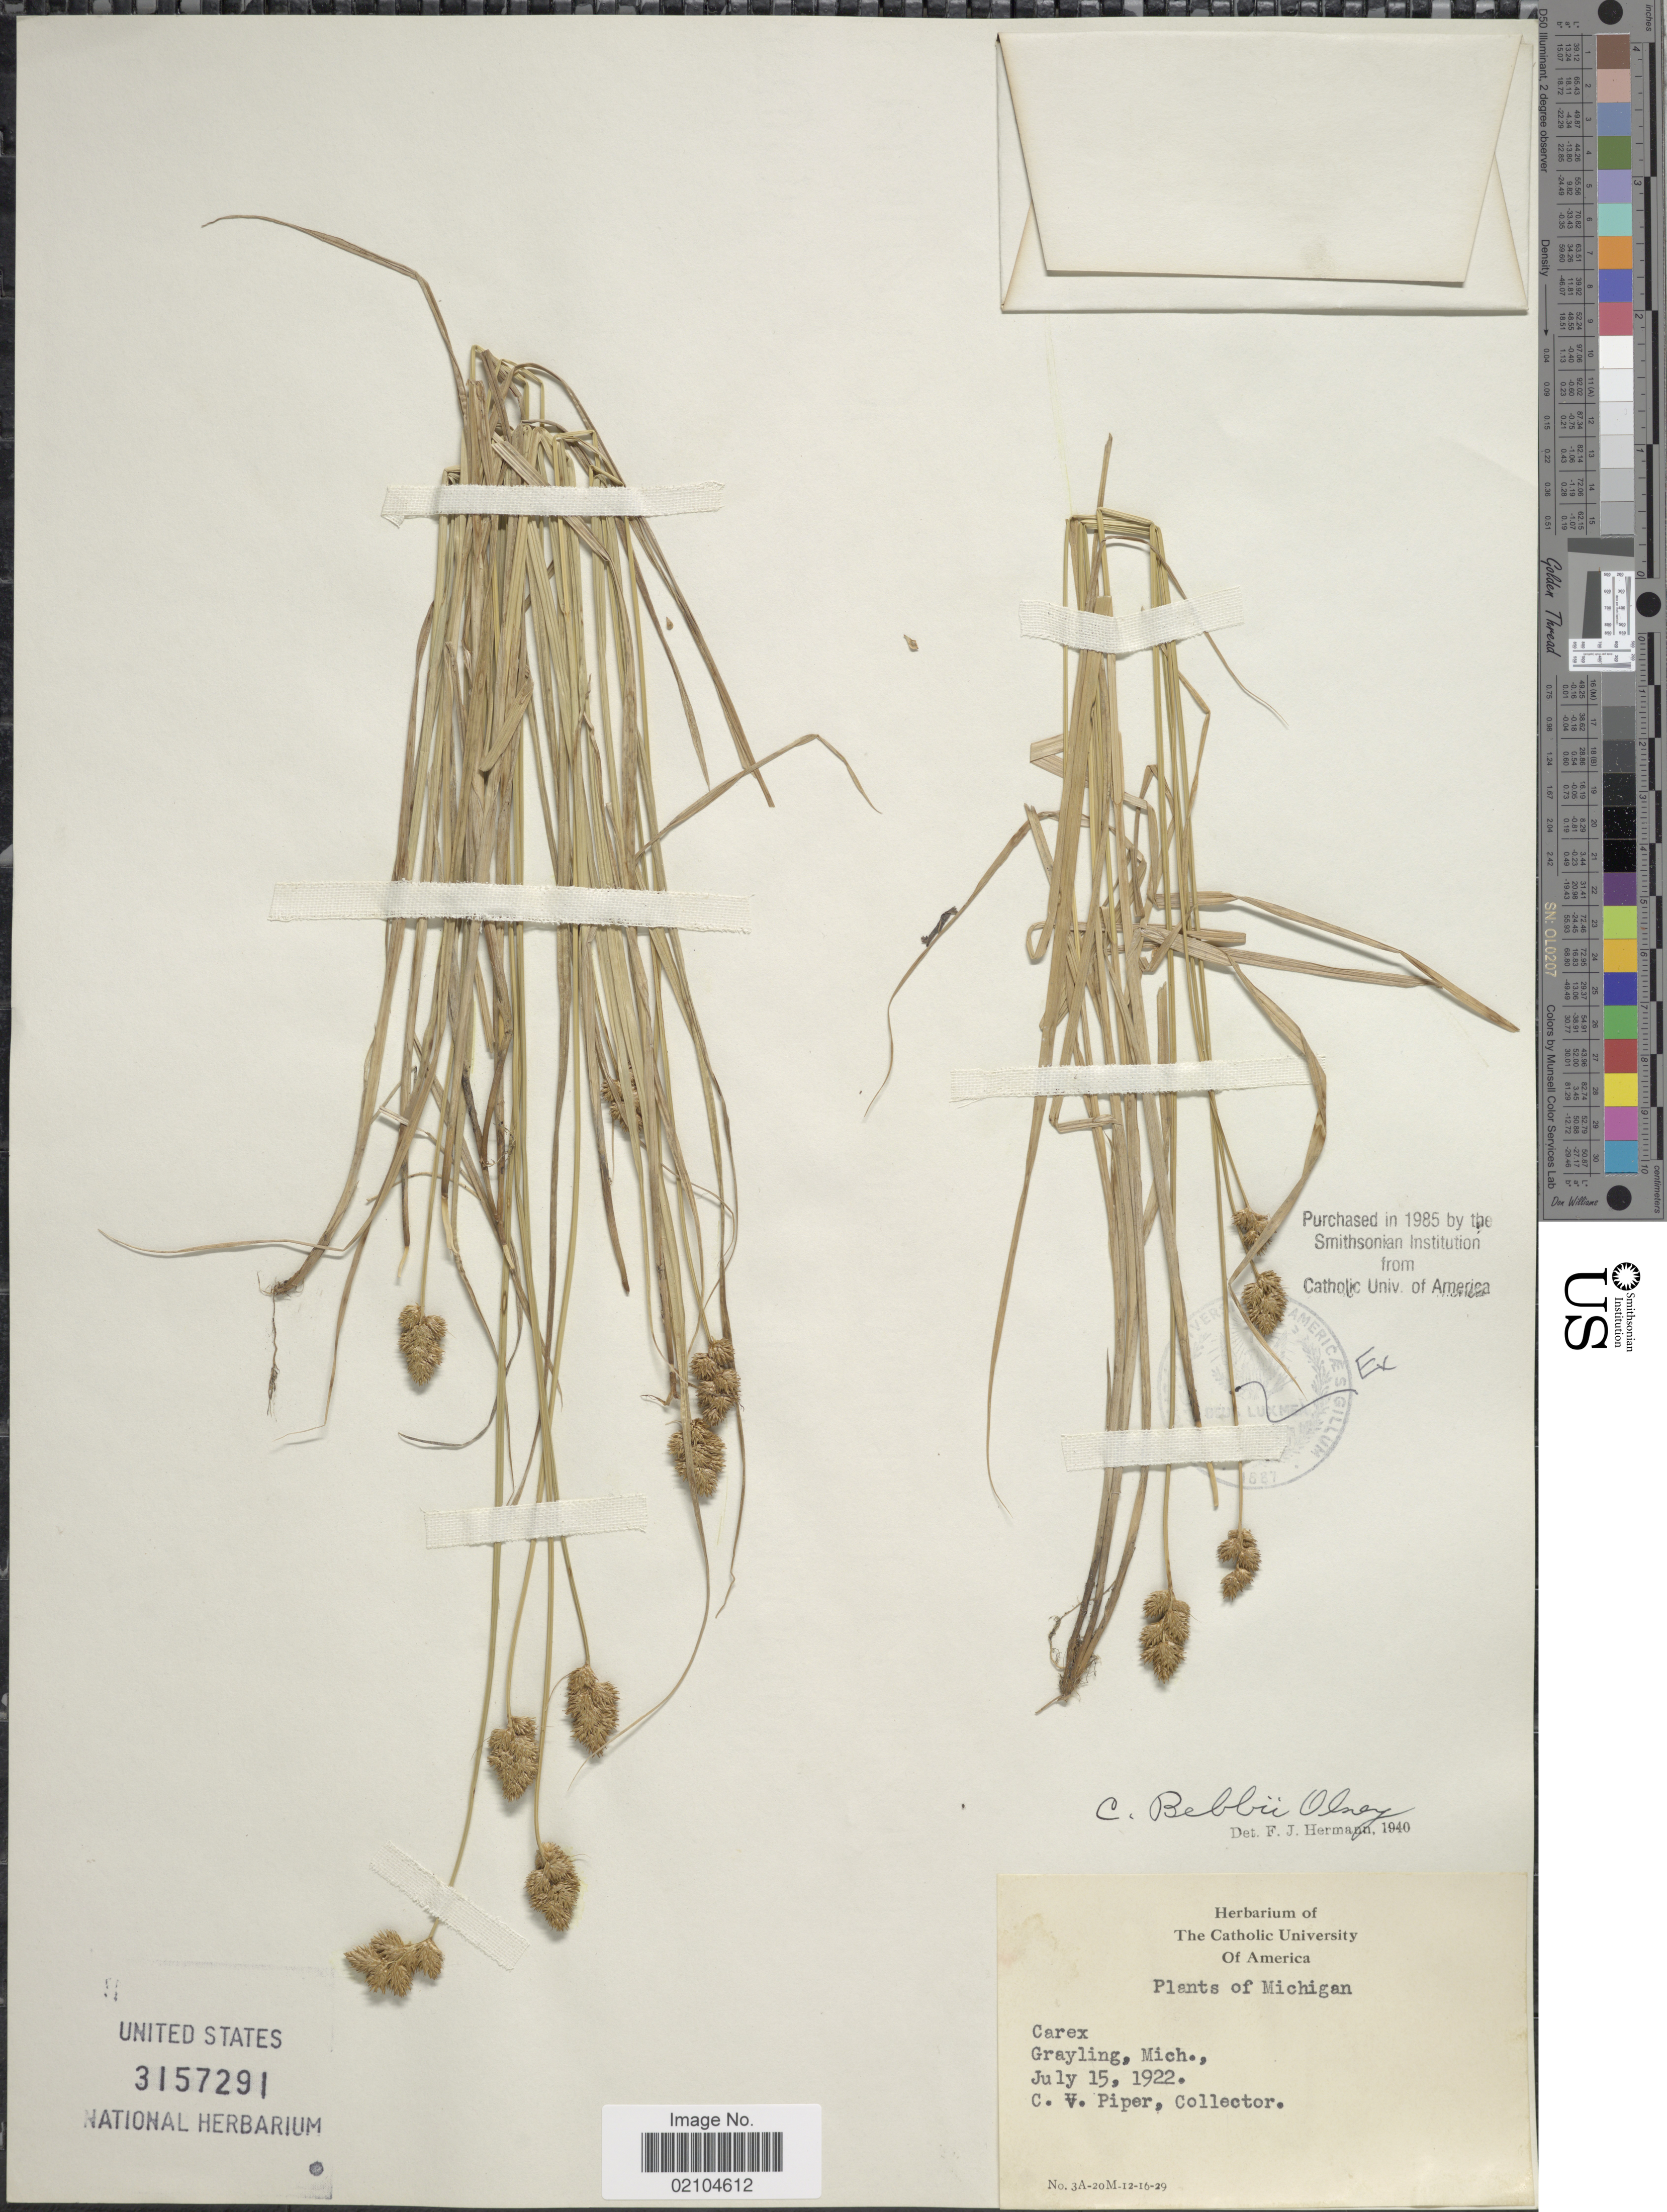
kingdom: Plantae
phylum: Tracheophyta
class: Liliopsida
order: Poales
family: Cyperaceae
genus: Carex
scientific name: Carex bebbii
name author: (L.H. Bailey) Olney ex Fernald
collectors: C. V. Piper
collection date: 1922-07-15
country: United States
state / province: Michigan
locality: Grayling, Mich.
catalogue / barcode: US 3157291